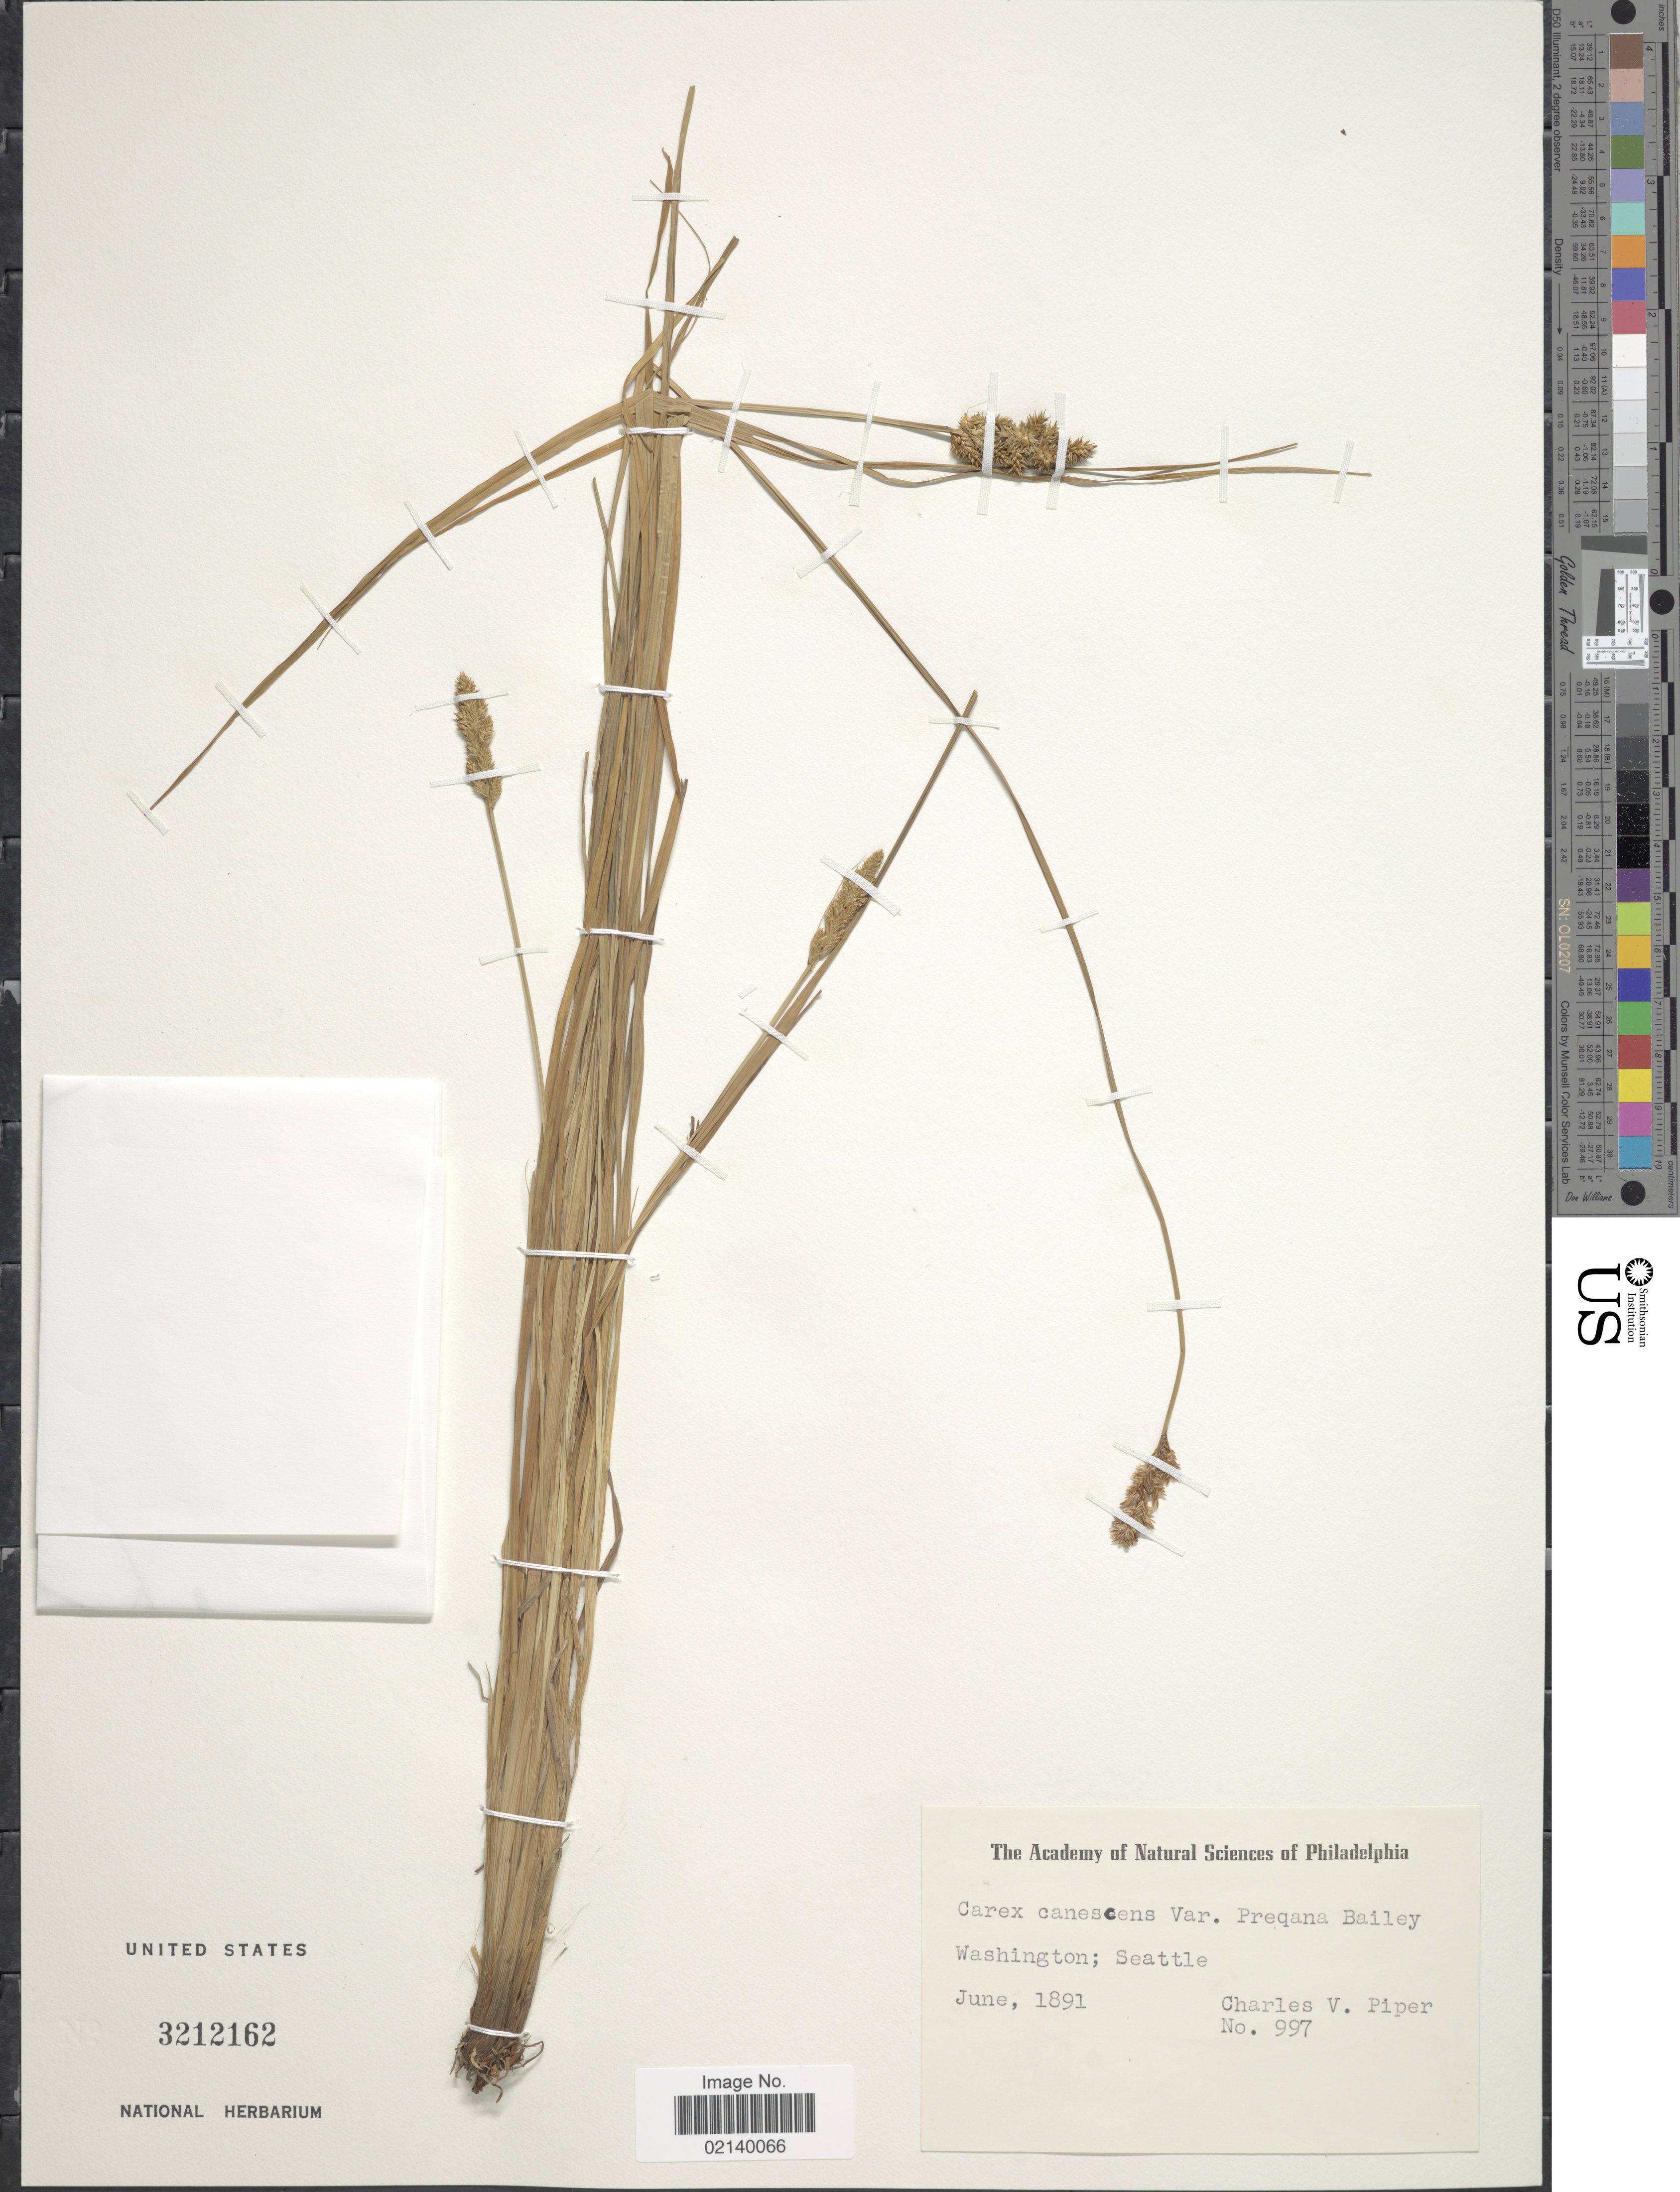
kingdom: Plantae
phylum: Tracheophyta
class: Liliopsida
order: Poales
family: Cyperaceae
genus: Carex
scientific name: Carex arcta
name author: Boott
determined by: Strong, Mark T., (BOT), Smithsonian Institution - National Museum of Natural History (UNITED STATES)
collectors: C. V. Piper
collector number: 997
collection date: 1891-06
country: United States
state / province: Washington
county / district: King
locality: Seattle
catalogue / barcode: US 3212162